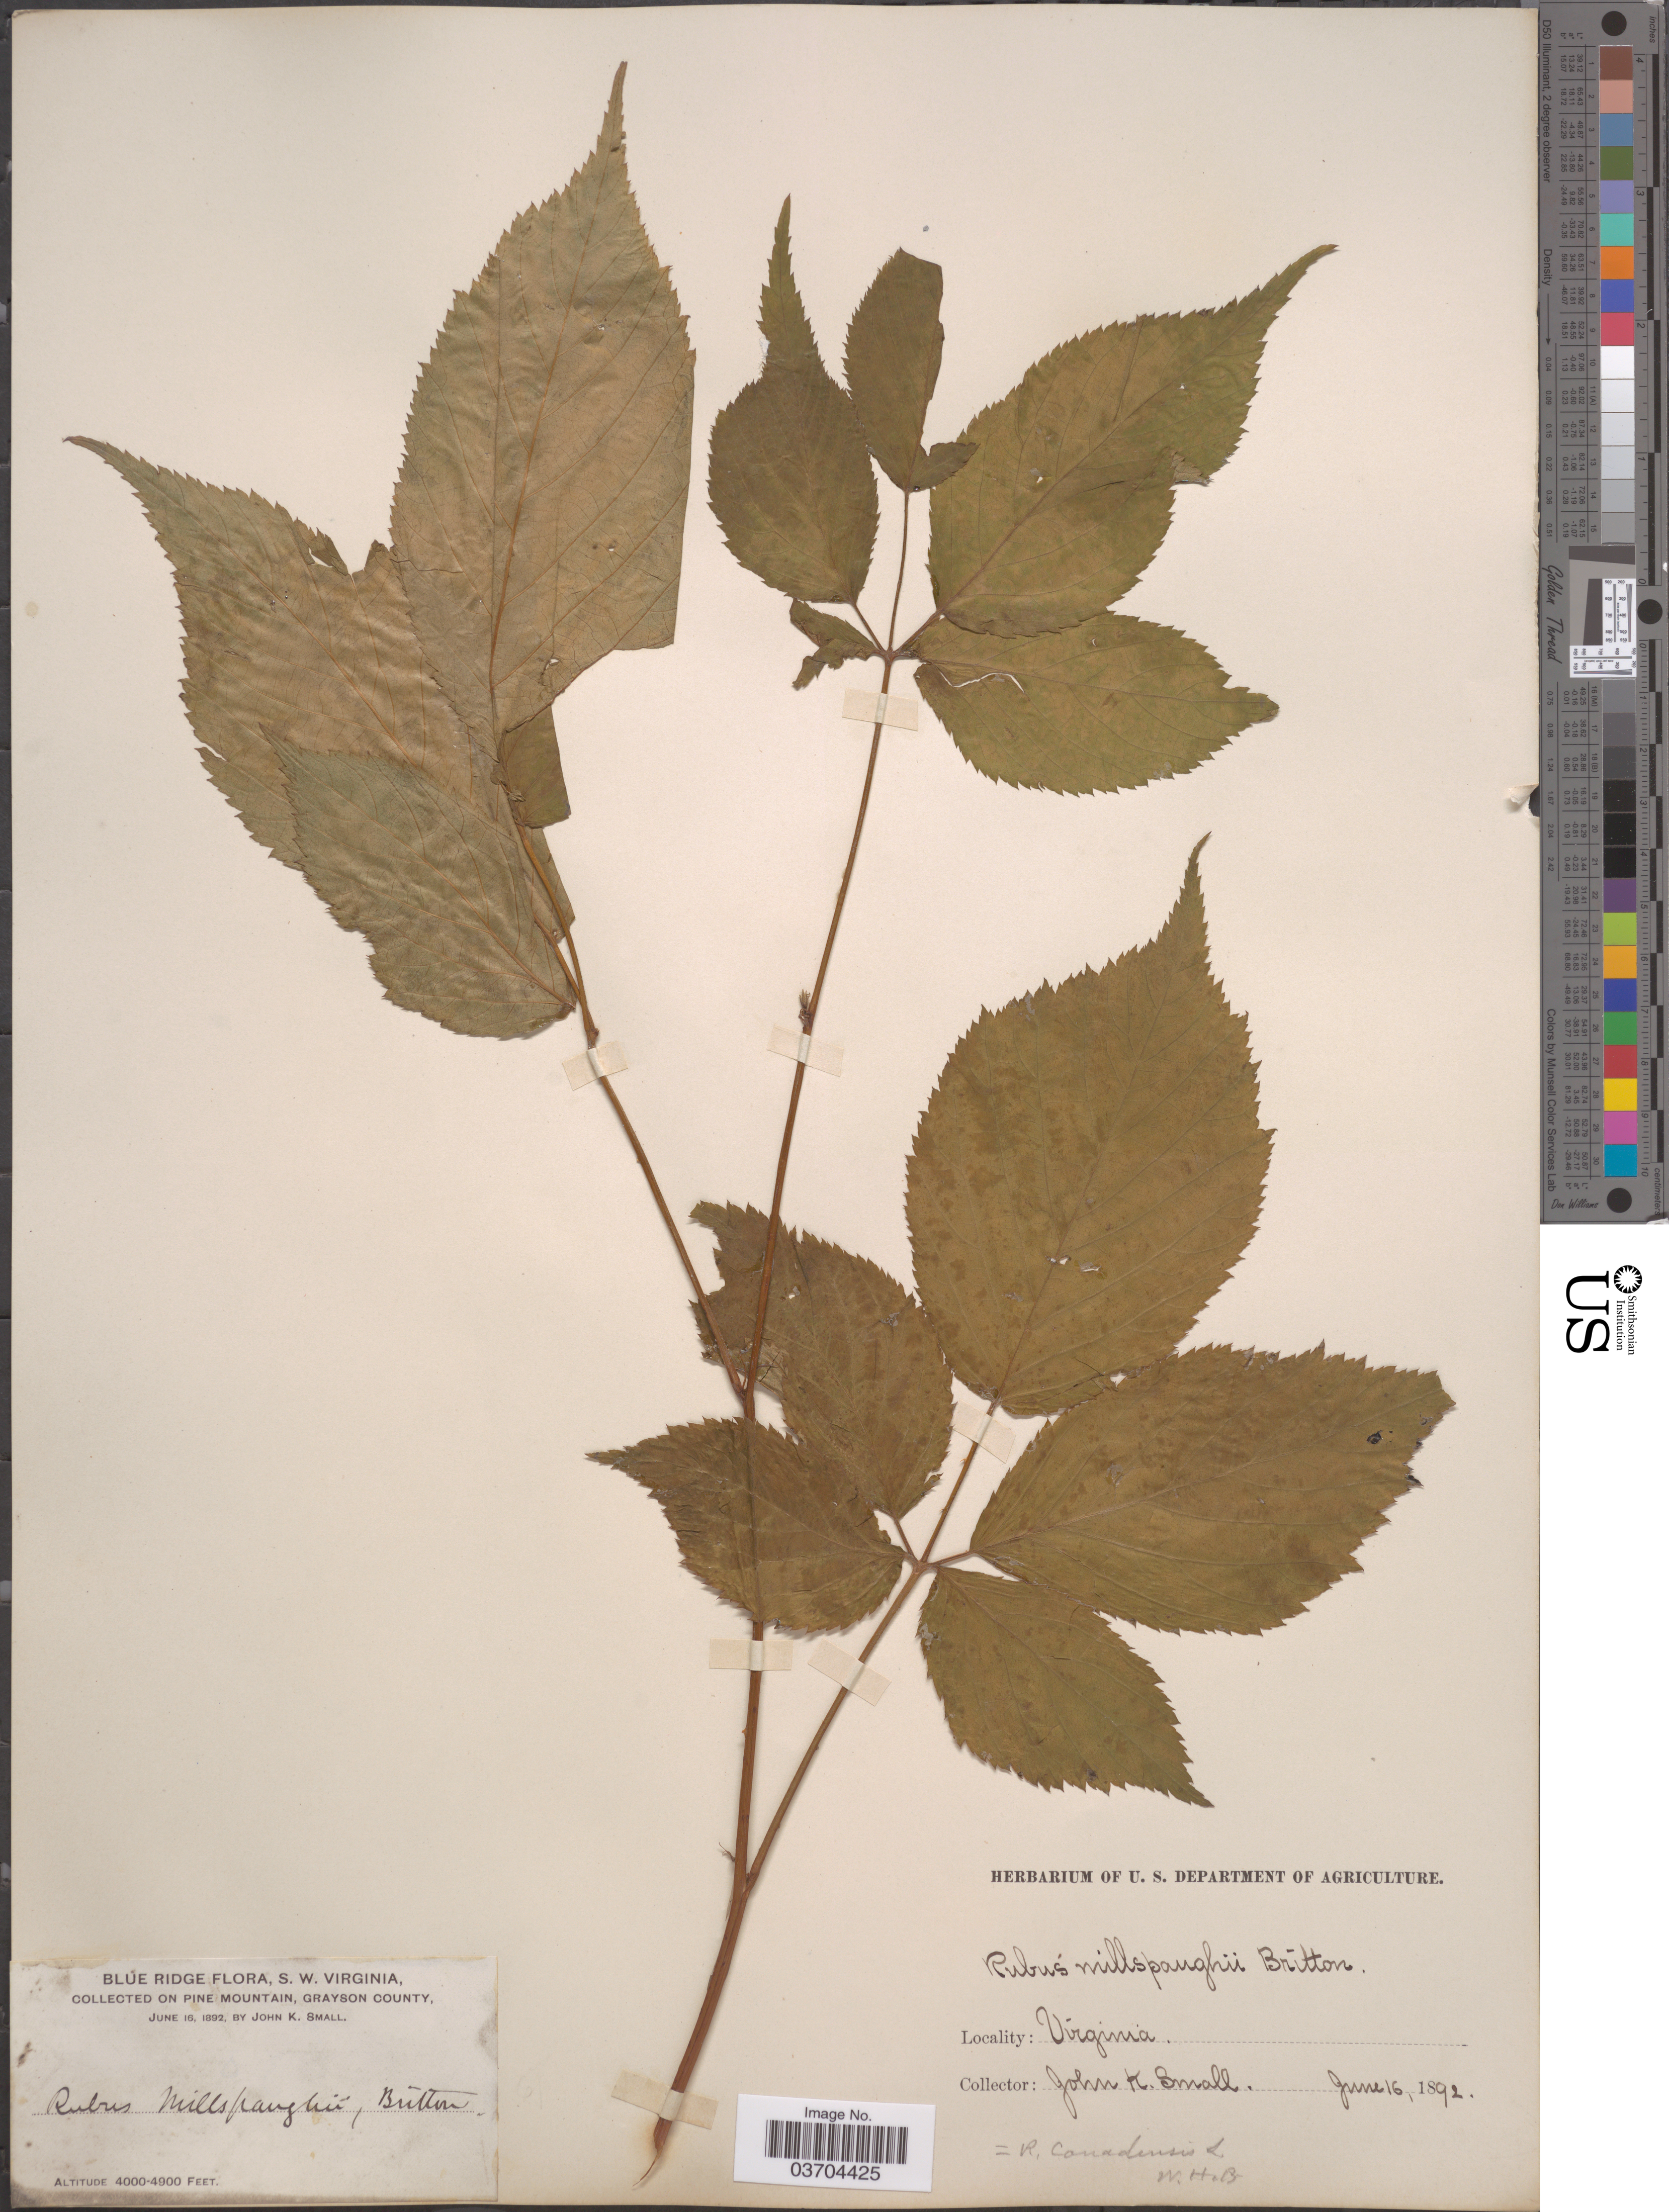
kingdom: Plantae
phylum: Tracheophyta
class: Magnoliopsida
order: Rosales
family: Rosaceae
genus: Rubus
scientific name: Rubus canadensis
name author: L.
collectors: J. K. Small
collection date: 1892-06-16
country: United States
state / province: Virginia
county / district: Grayson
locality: Blue Ridge, S. W. Virginia, On Pine Mountain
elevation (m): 1219